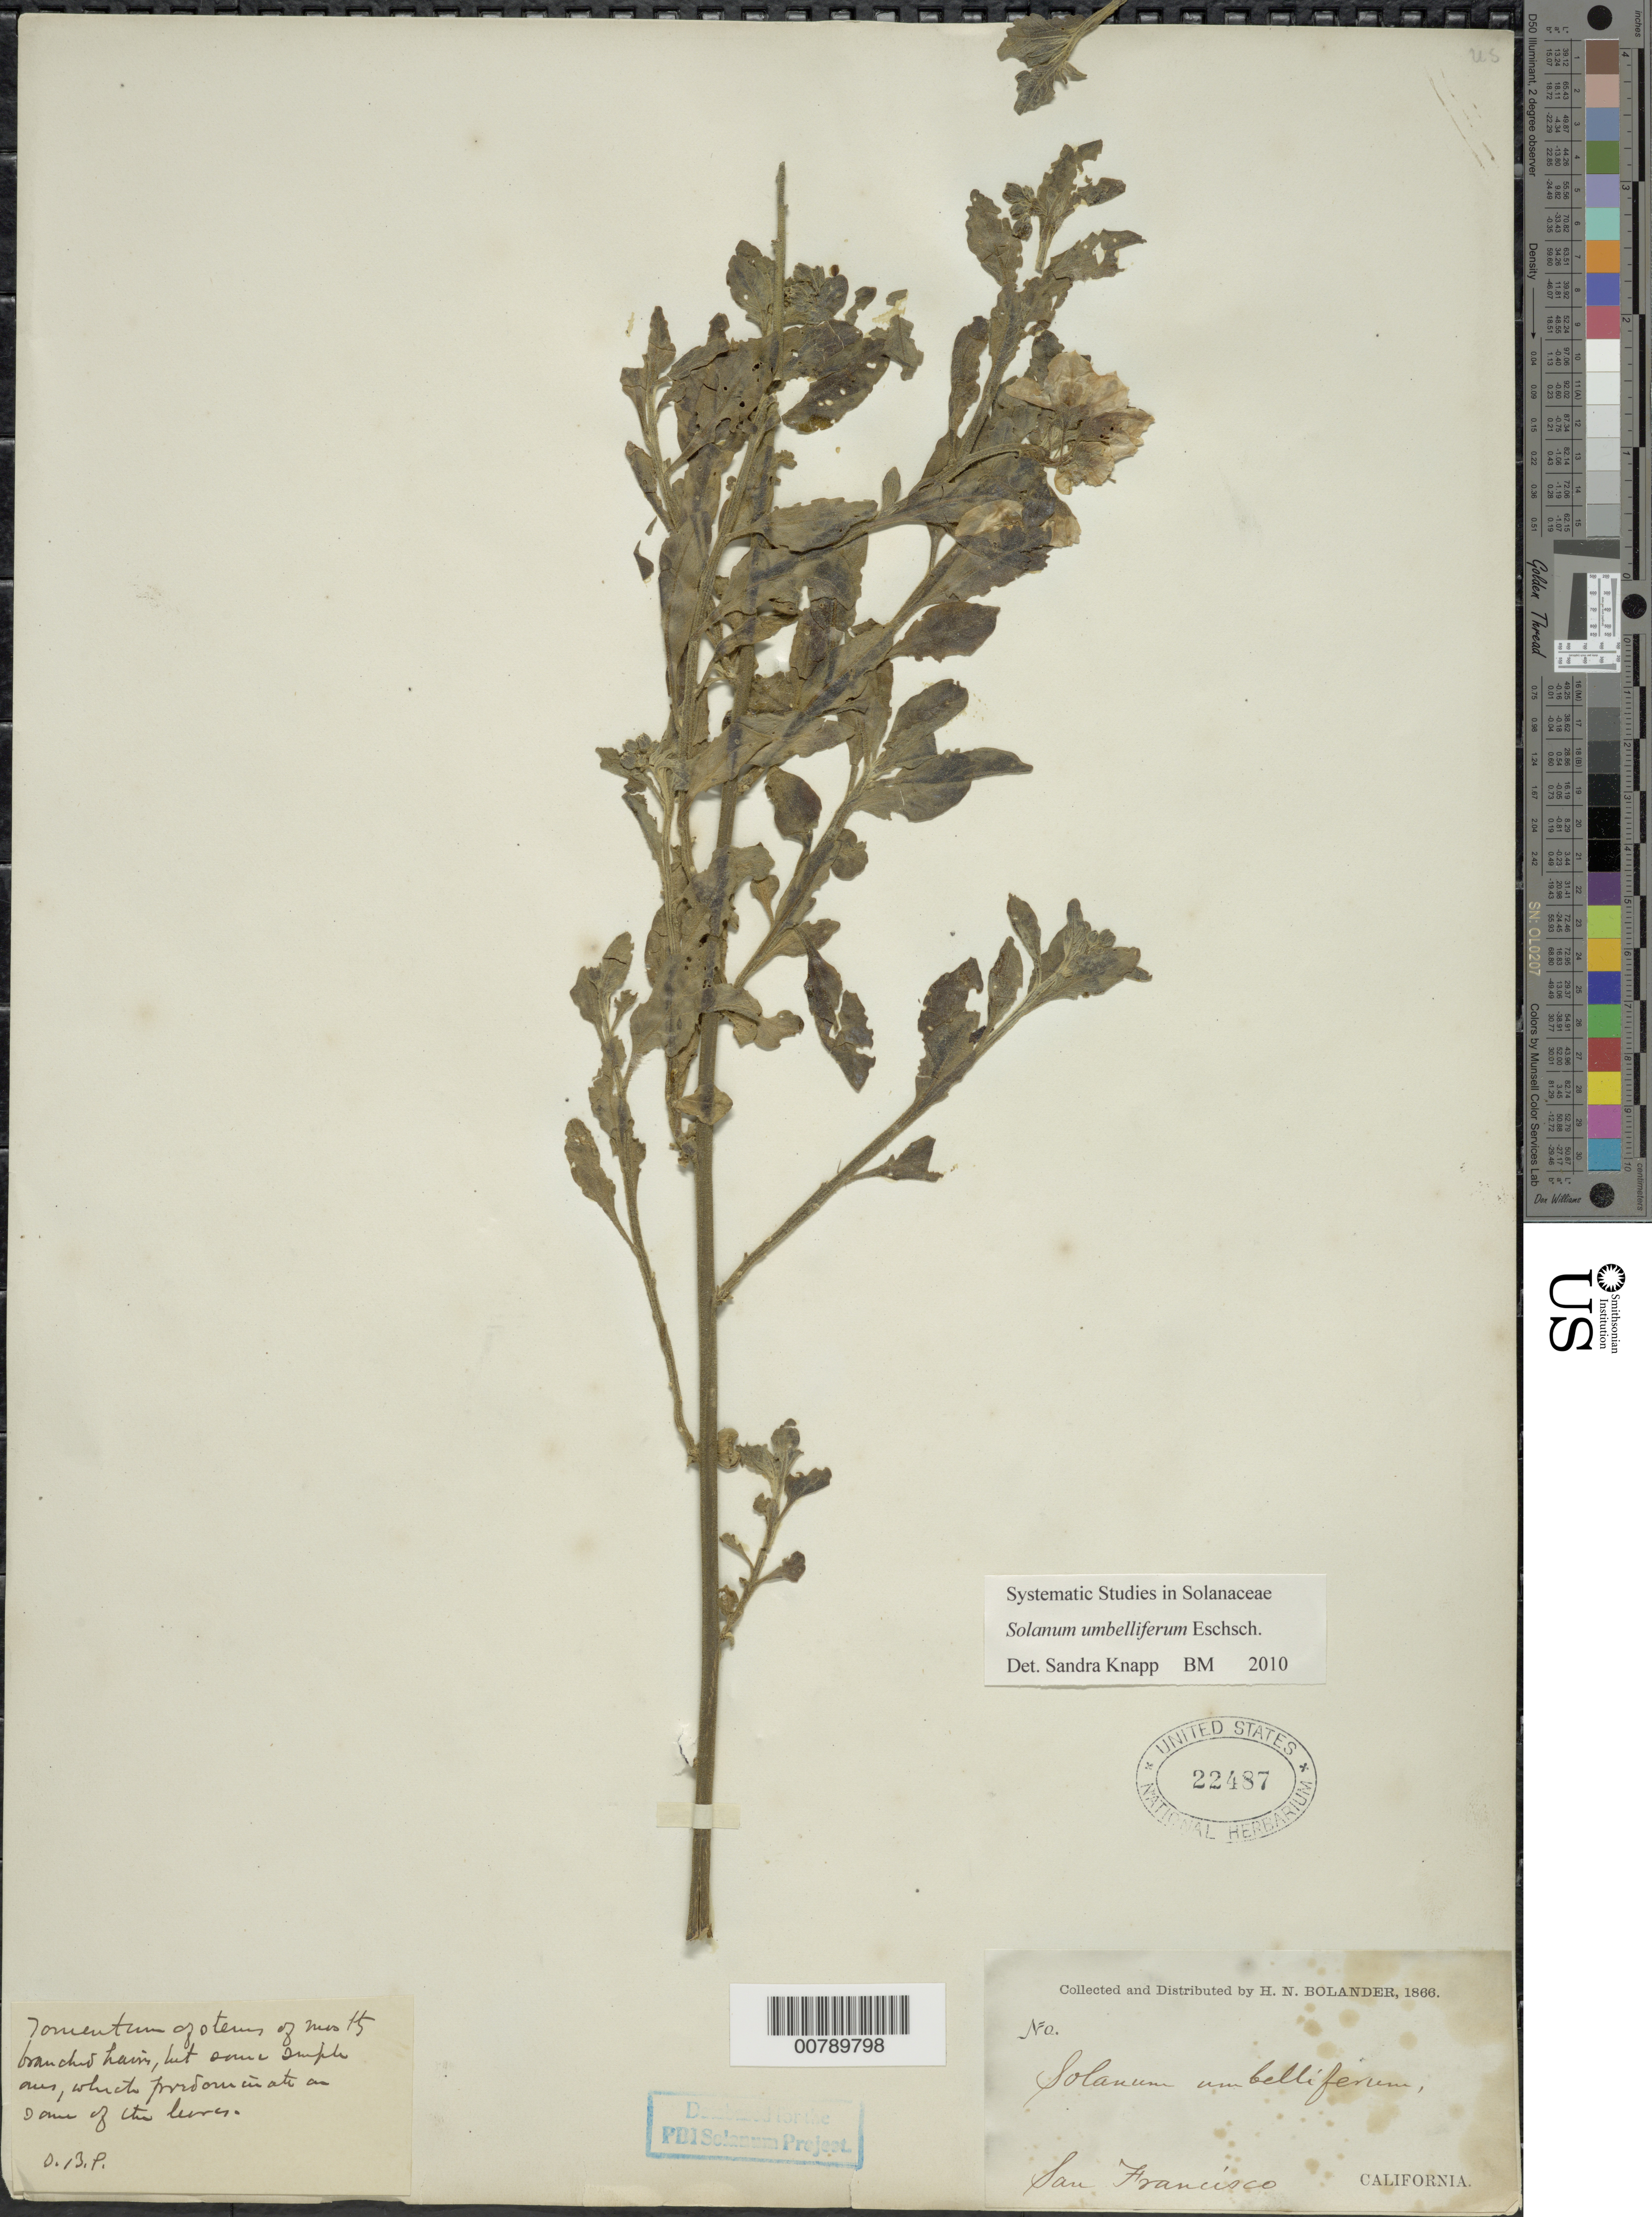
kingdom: Plantae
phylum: Tracheophyta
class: Magnoliopsida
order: Solanales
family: Solanaceae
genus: Solanum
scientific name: Solanum umbelliferum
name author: Eschsch.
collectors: H. Bolander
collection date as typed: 1866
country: United States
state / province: California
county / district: San Francisco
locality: San Francisco.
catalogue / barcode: US 22487